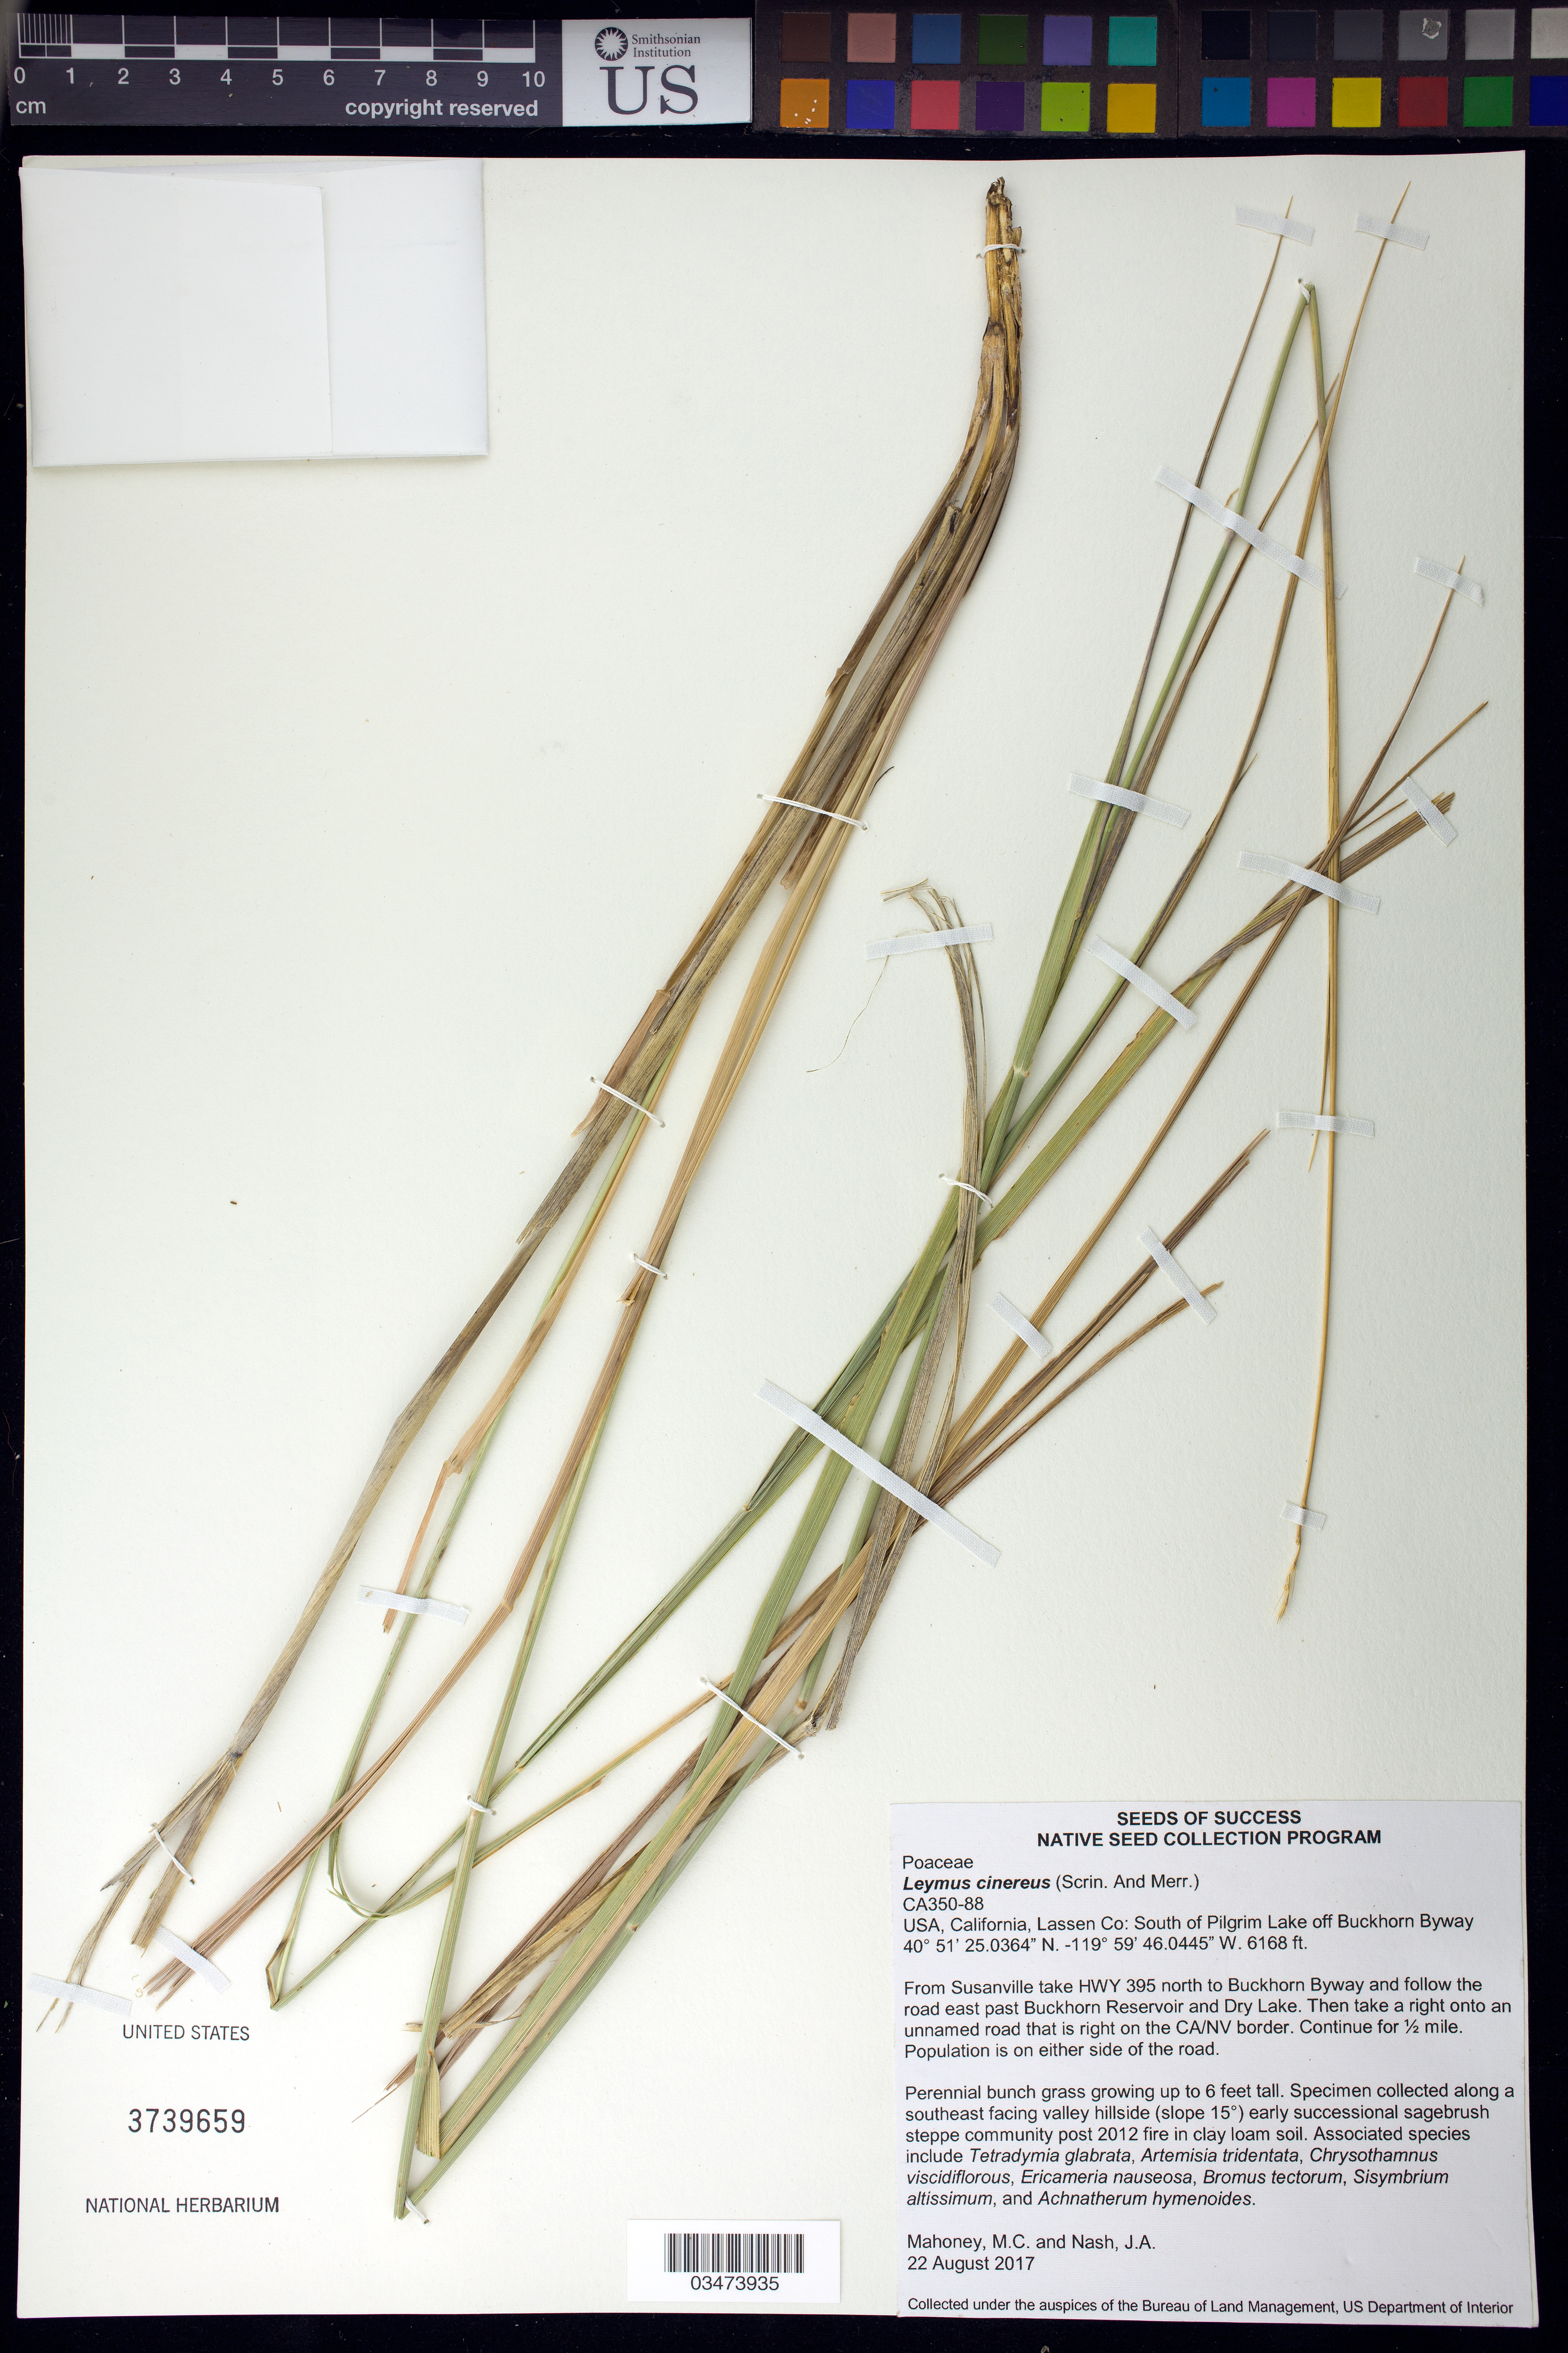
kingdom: Plantae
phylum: Tracheophyta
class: Liliopsida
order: Poales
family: Poaceae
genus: Leymus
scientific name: Leymus cinereus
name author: (Scribn. & Merr.) Á. Löve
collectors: M. Mahoney & J. Nash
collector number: CA350-88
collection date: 2017-08-22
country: United States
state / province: California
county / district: Lassen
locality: S of Pilgrim Lake off Buckhorn Byway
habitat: Previously (before wildfire) sagebrush steppe with juniper encroachment though now dominated by early successional forbs, grasses, and shrubs.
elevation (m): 1880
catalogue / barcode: US 3739659